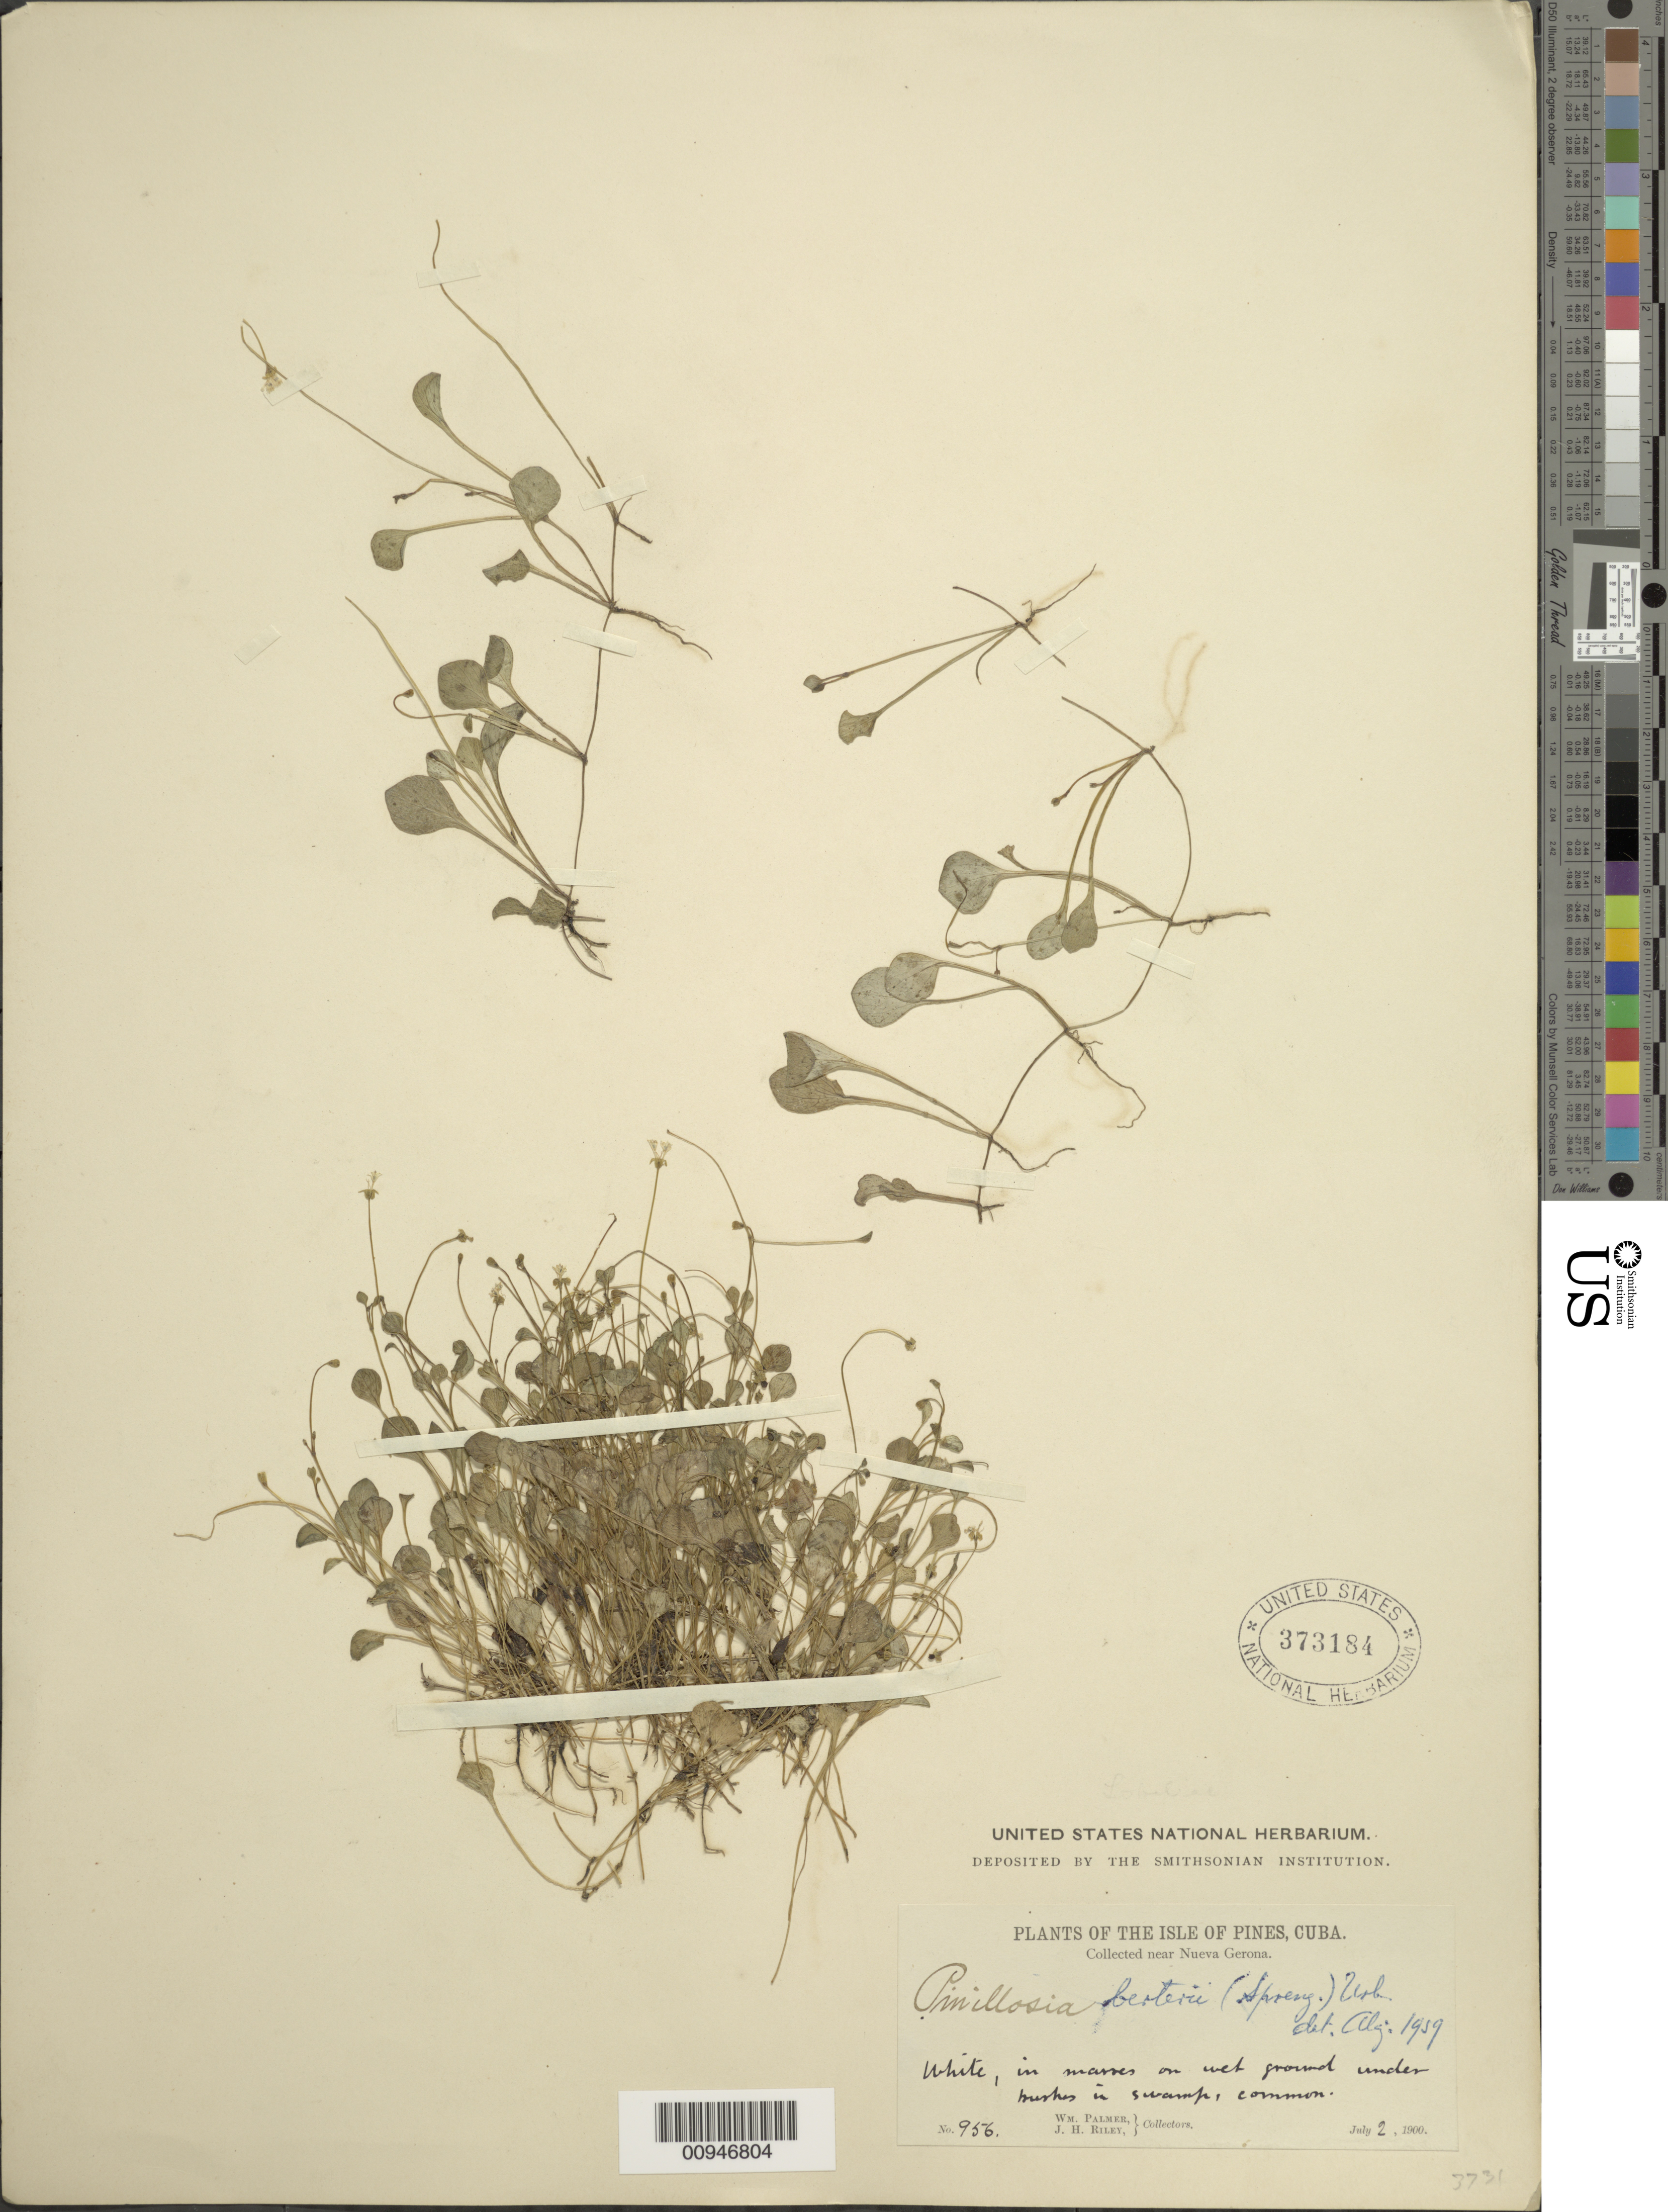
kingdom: Plantae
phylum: Tracheophyta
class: Magnoliopsida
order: Asterales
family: Asteraceae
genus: Pinillosia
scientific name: Pinillosia berteri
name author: (Spreng.) Urb.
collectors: W. Palmer & J. H. Riley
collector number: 956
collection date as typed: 02 Jul 1900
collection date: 1900-07-02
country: Cuba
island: Isla de la Juventud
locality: Isle of Pines, Near Nueva Gerona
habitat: In masses on wet groundunder bushes in swamps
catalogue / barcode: US 373184